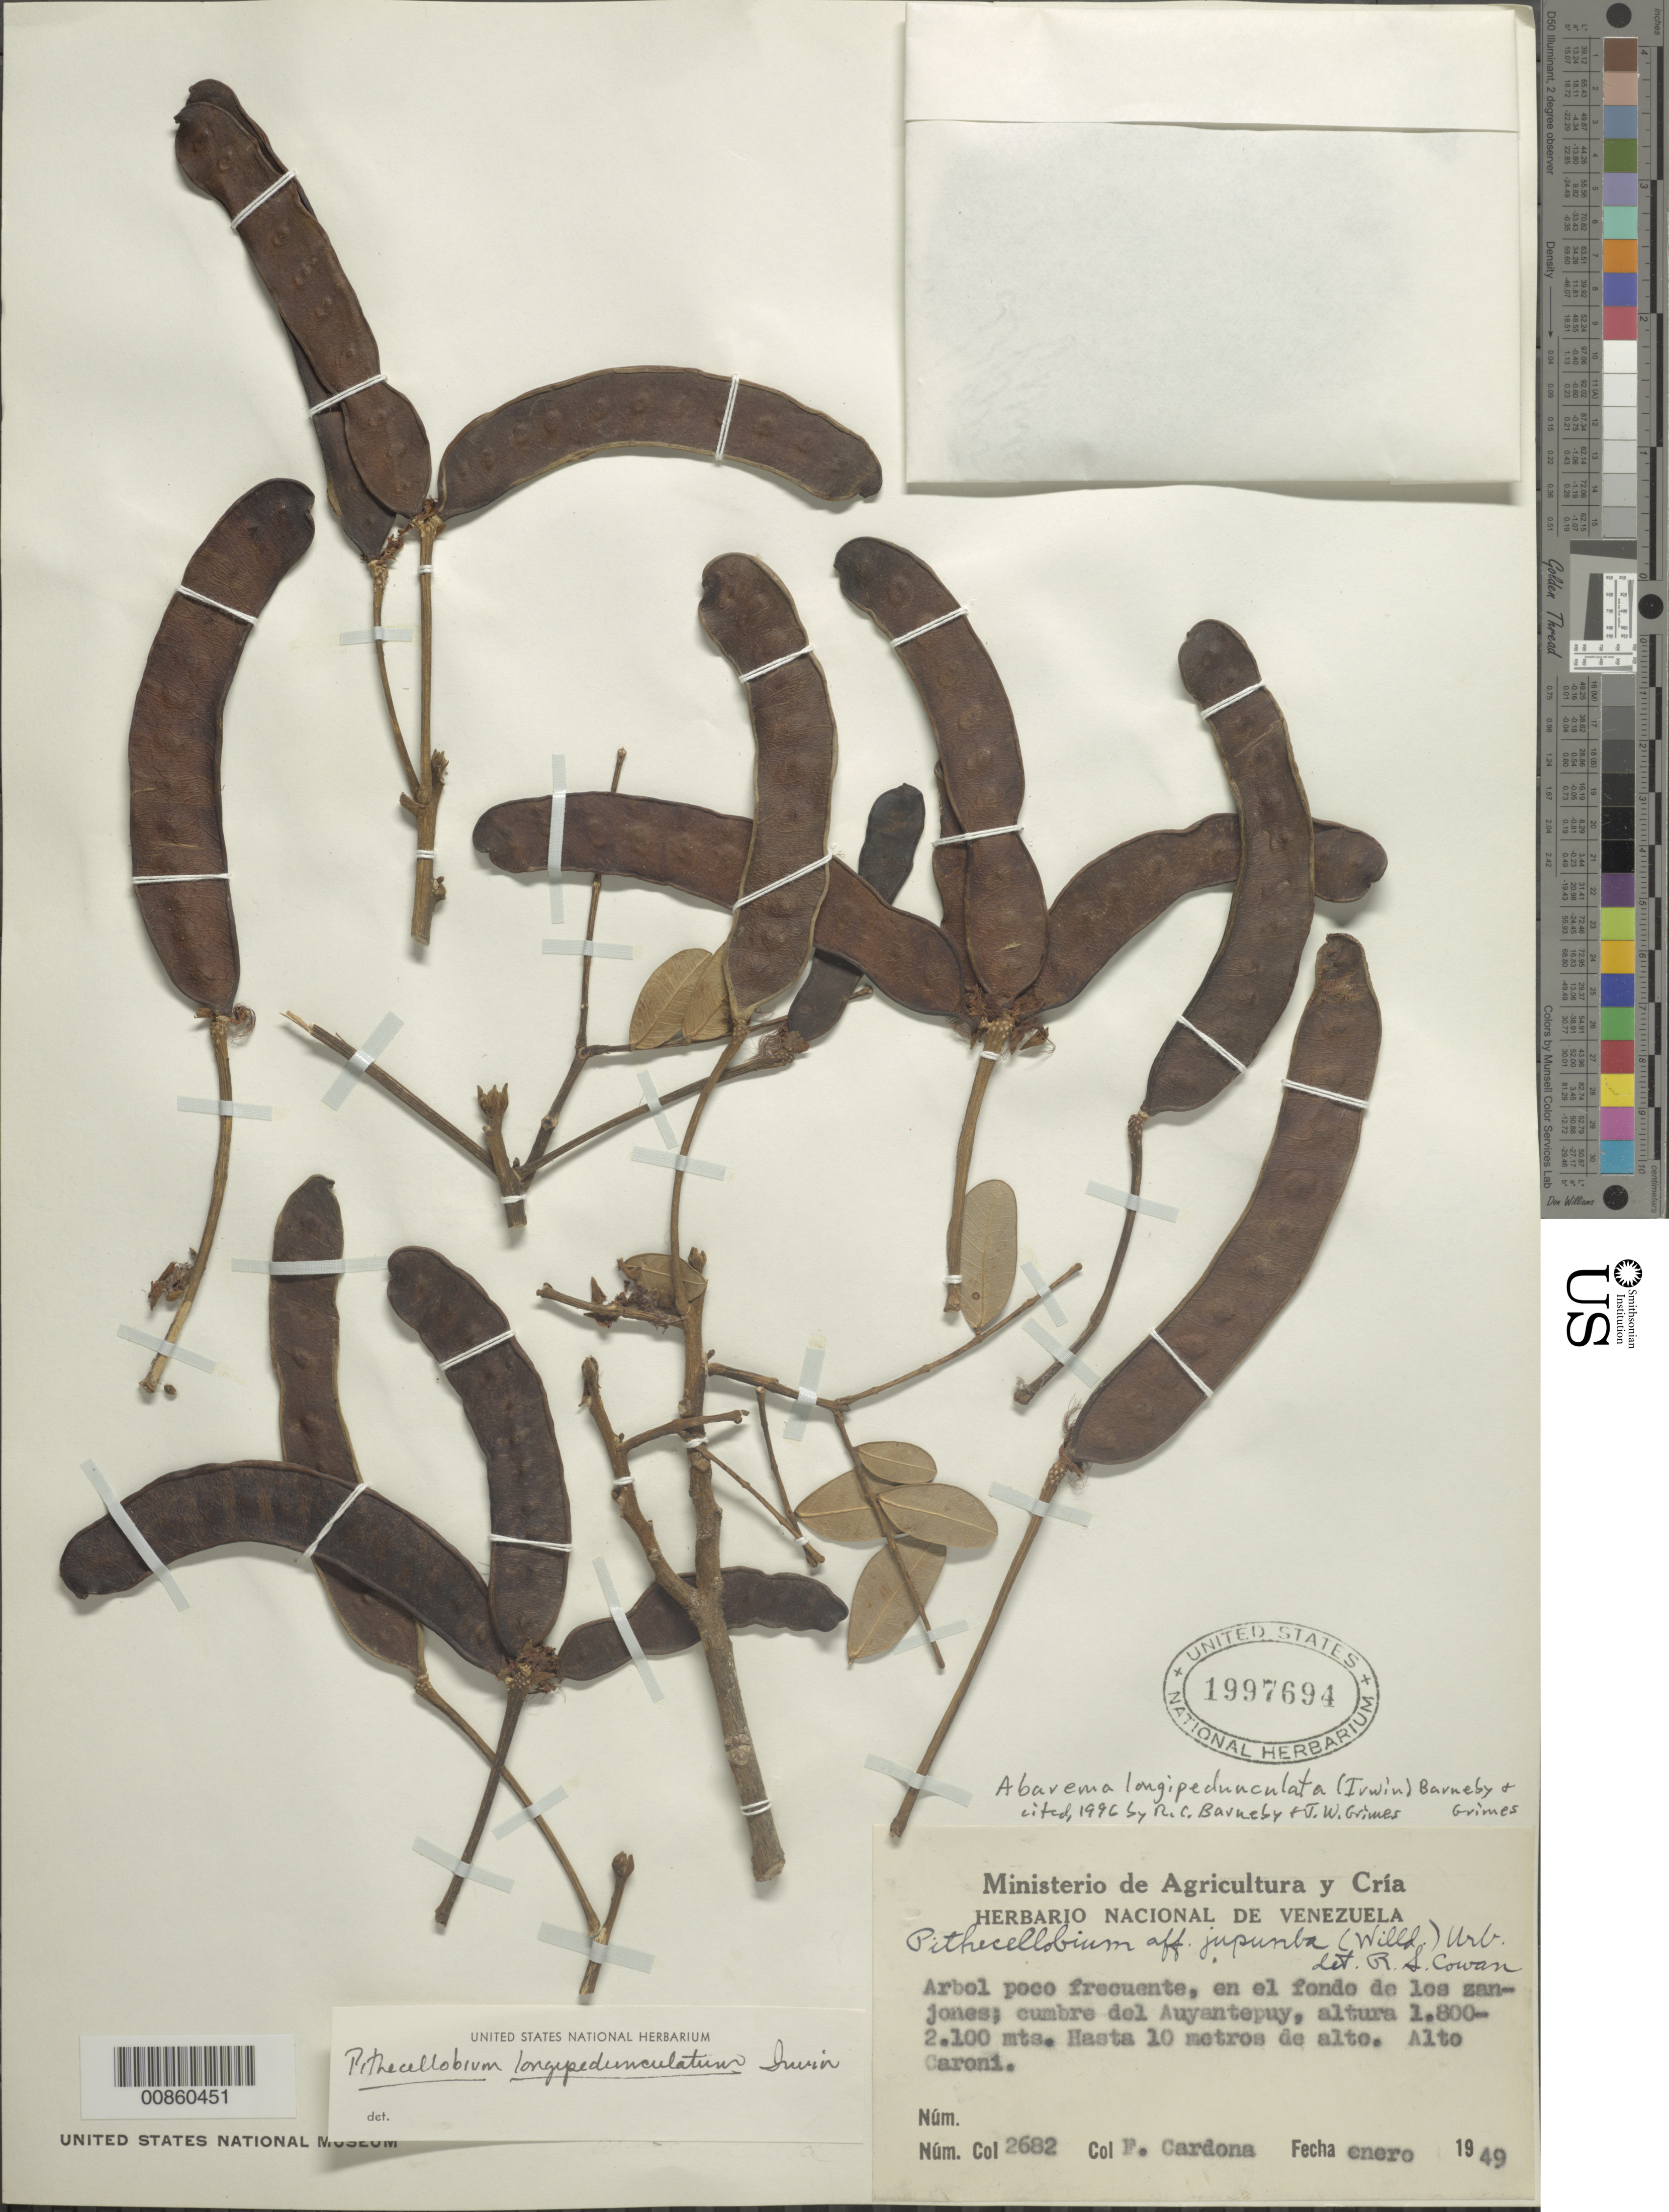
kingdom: Plantae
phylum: Tracheophyta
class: Magnoliopsida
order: Fabales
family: Fabaceae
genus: Abarema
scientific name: Abarema longipedunculata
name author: (H.S. Irwin) Barneby & J.W. Grimes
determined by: Barneby, R. C.; Grimes, J. W.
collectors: F. Cardona Puig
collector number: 2682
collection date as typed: Jan-49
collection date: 1949-01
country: Venezuela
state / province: Bolívar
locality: Cerro Auyantepuí, Alto Río Caroní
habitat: Fondo de los zanjones, cumbre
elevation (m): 1800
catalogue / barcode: US 1997694